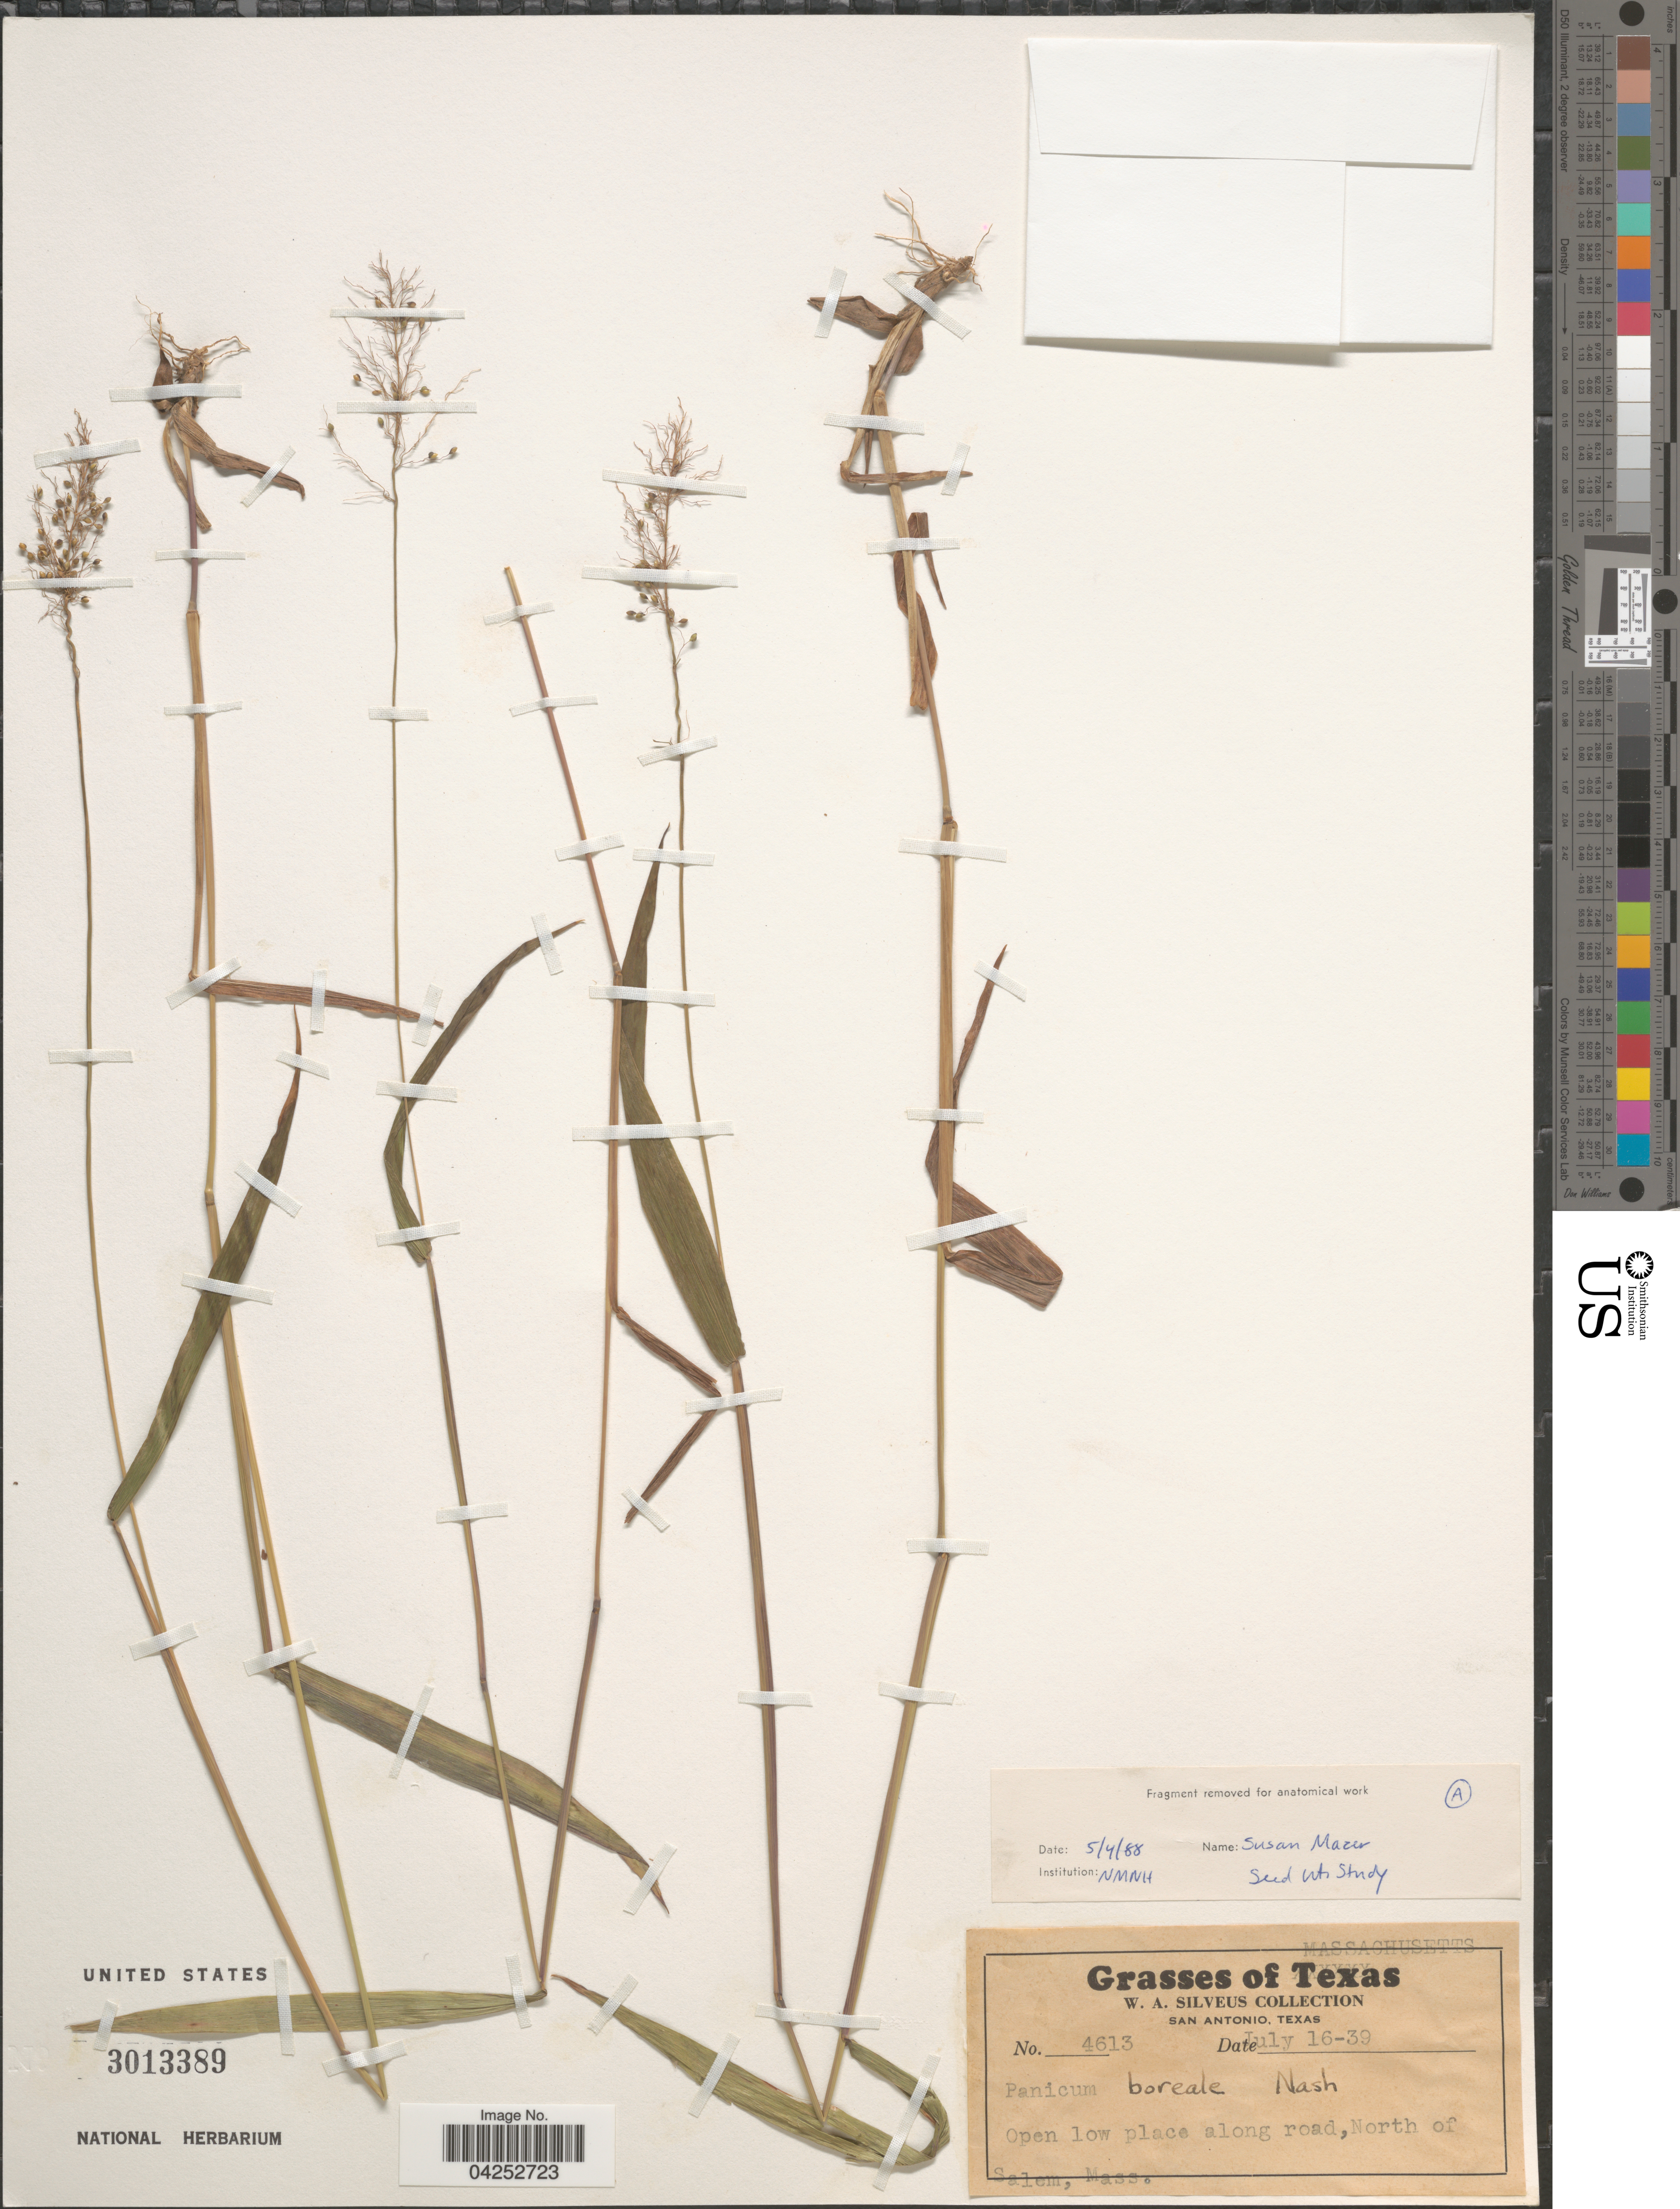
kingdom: Plantae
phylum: Tracheophyta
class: Liliopsida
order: Poales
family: Poaceae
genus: Dichanthelium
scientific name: Dichanthelium boreale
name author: (Nash) Freckmann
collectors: W. Silveus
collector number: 4613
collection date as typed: Transcribed d/m/y: 16/7/39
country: United States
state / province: Massachusetts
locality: Open low place along road, North of Salem.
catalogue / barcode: US 3013389